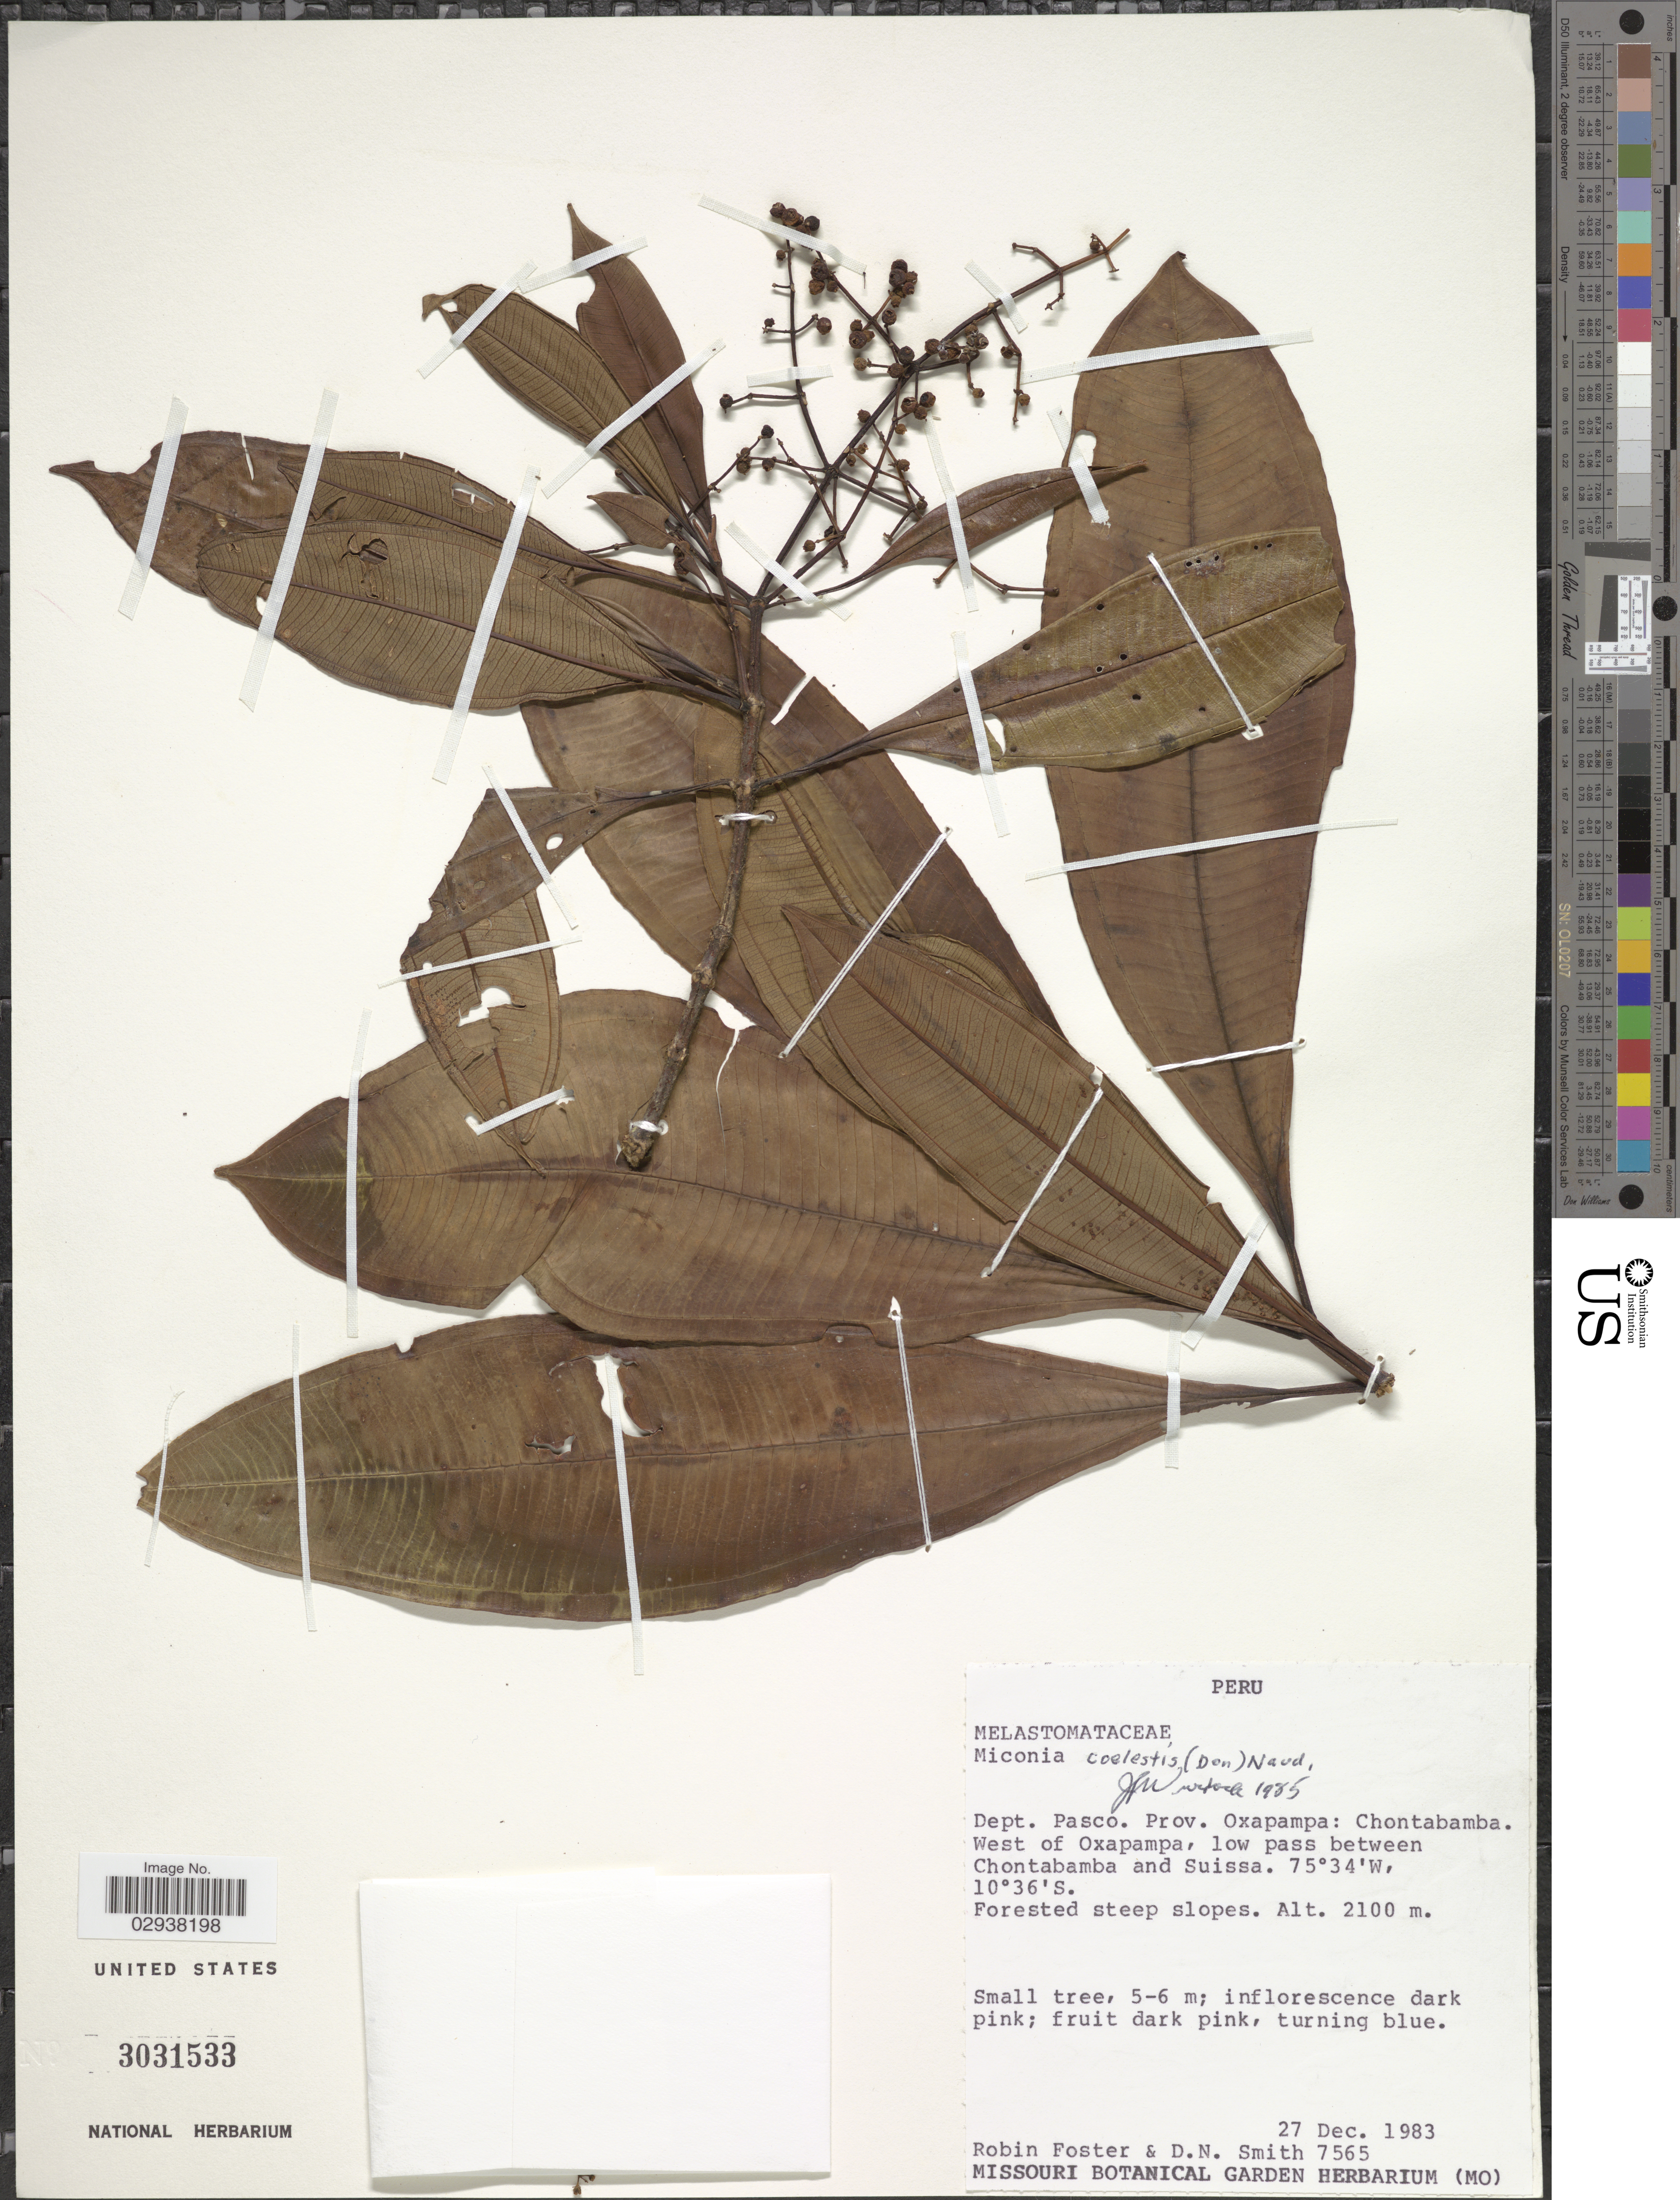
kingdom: Plantae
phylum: Tracheophyta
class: Magnoliopsida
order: Myrtales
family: Melastomataceae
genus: Miconia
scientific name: Miconia coelestis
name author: (Pav. ex D. Don) Naudin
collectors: R. B. Foster & D. Smith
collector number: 7565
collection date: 1983-12-27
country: Peru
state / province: Pasco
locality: Dept. Pasco. Prov. Oxapampa: Chontabamba. West of Oxapampa, low pass between Chontabamba and Suissa.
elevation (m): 2100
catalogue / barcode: US 3031533